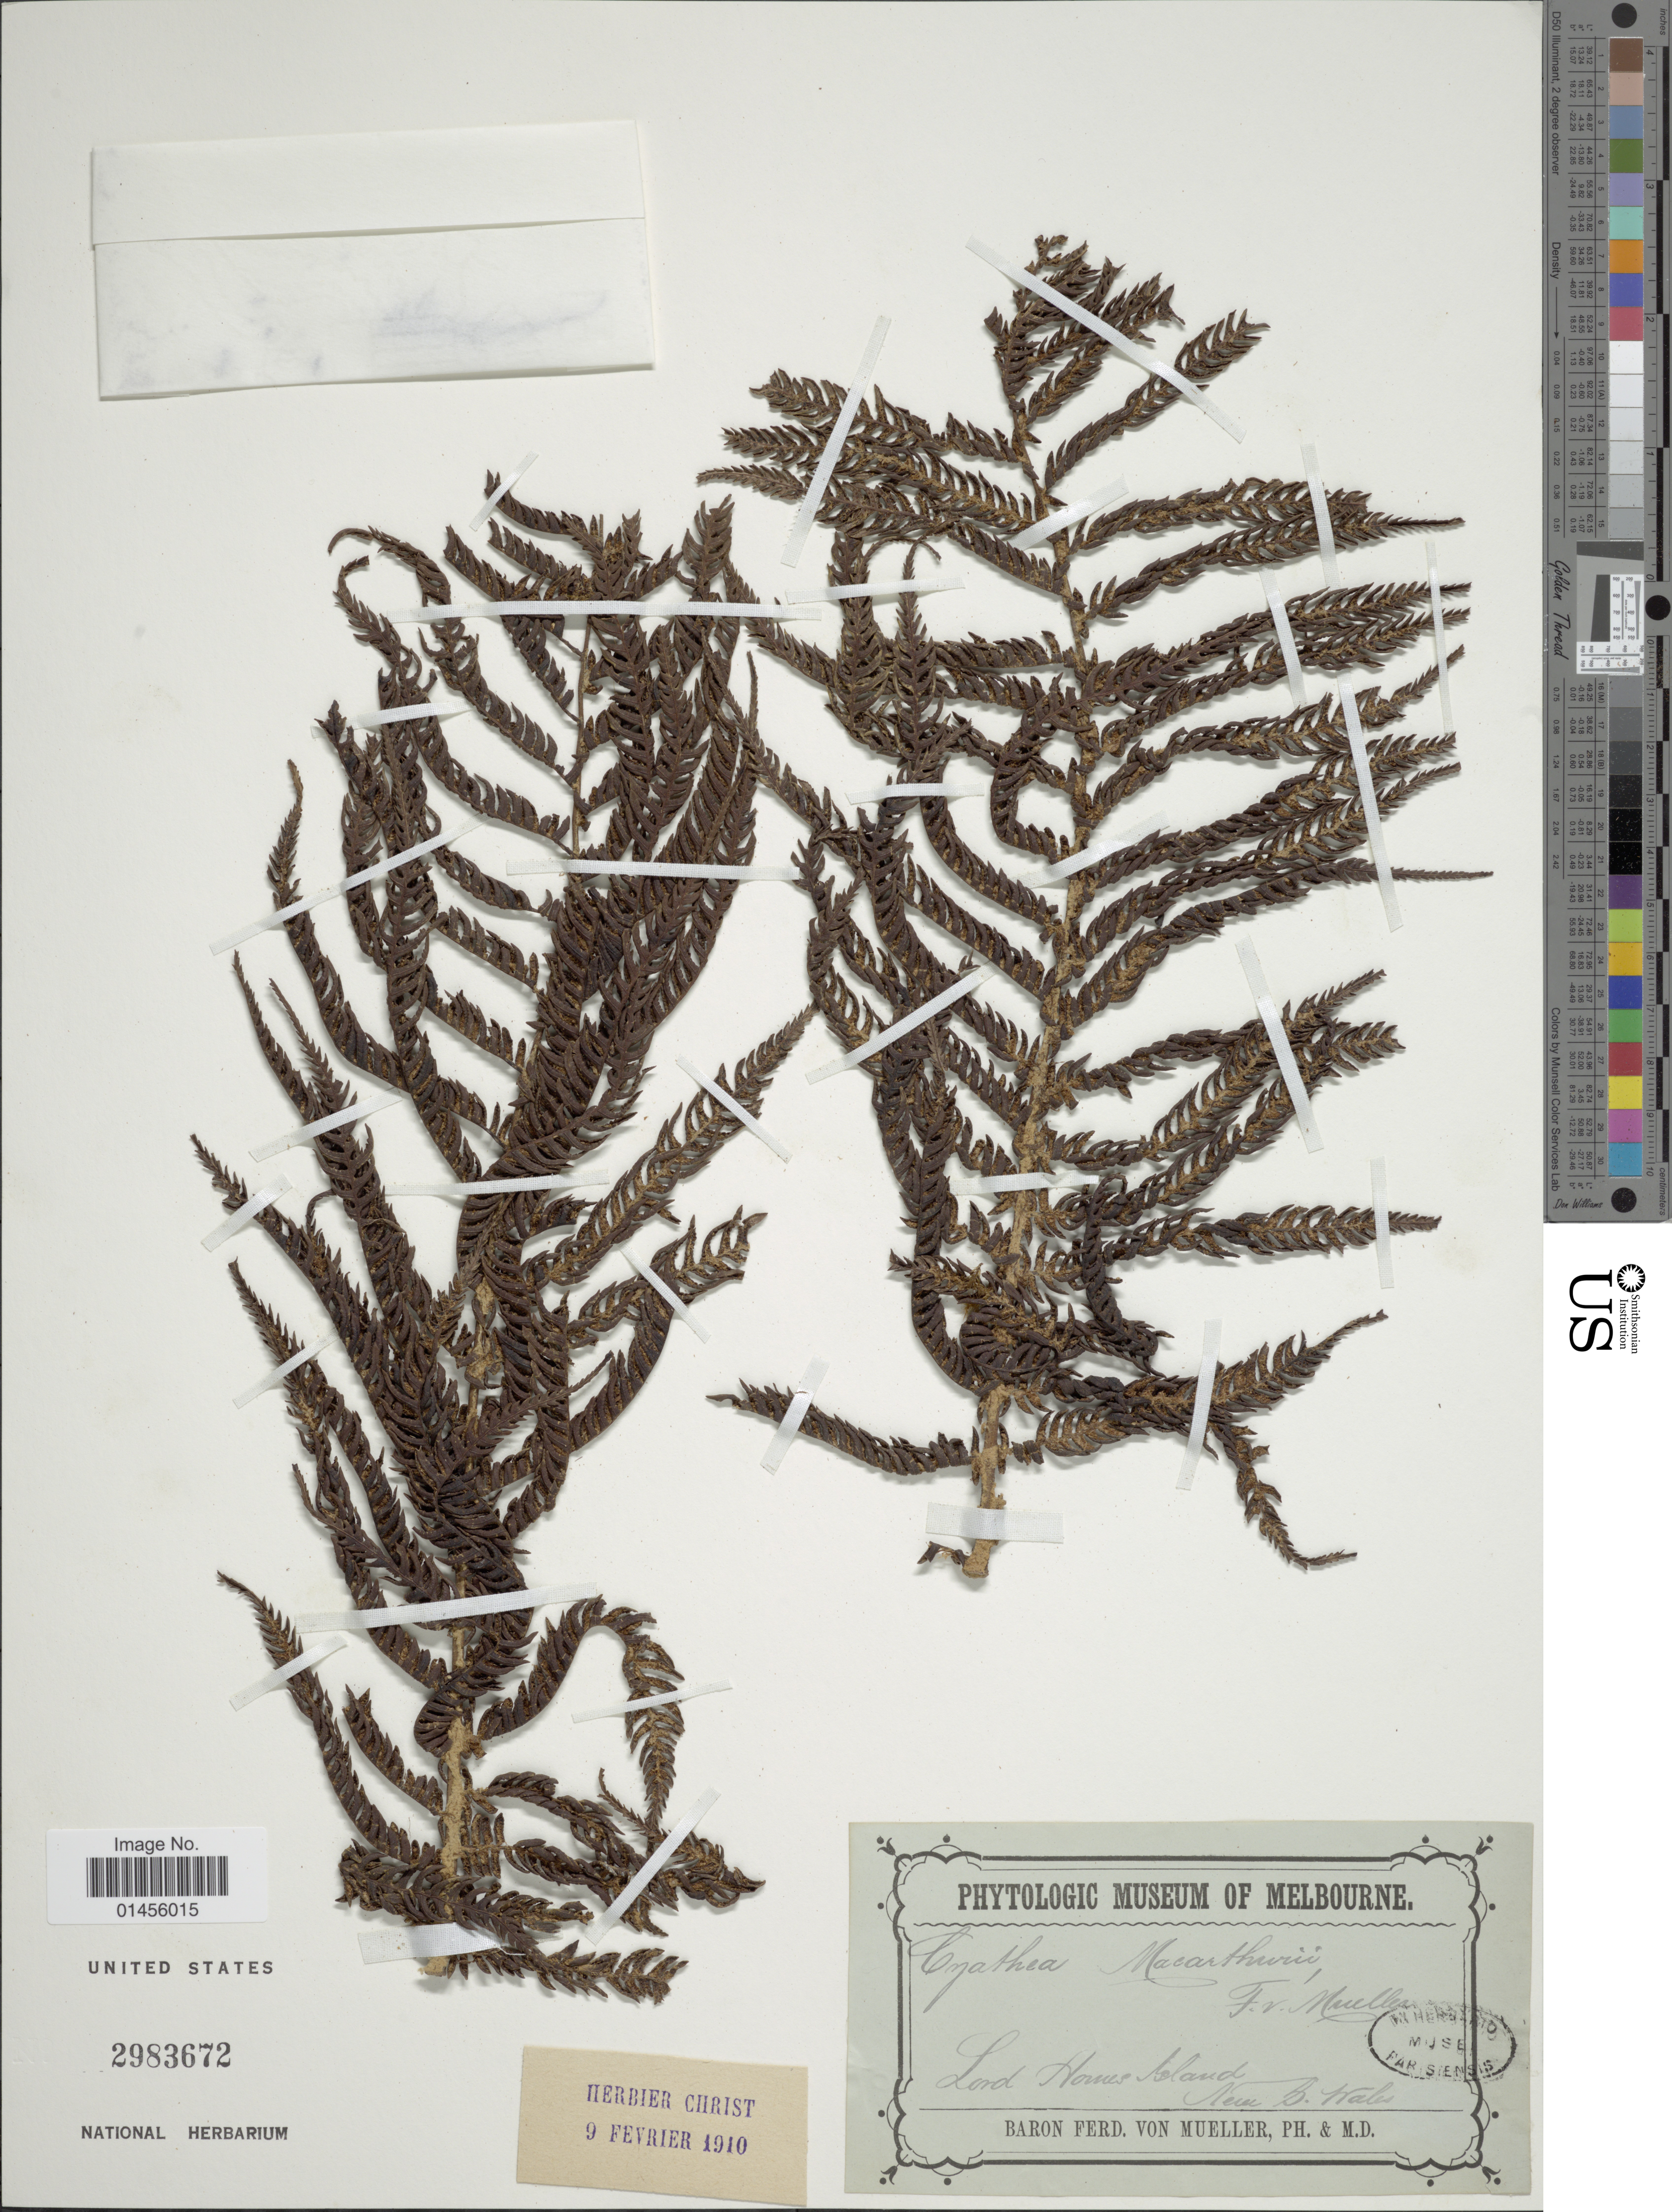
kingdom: Plantae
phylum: Tracheophyta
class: Polypodiopsida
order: Cyatheales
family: Cyatheaceae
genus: Alsophila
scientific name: Alsophila ferdinandii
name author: R.M. Tryon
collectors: B. von Mueller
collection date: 1910-02-09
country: Australia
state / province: New South Wales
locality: Lord Howes Island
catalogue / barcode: US 2983672